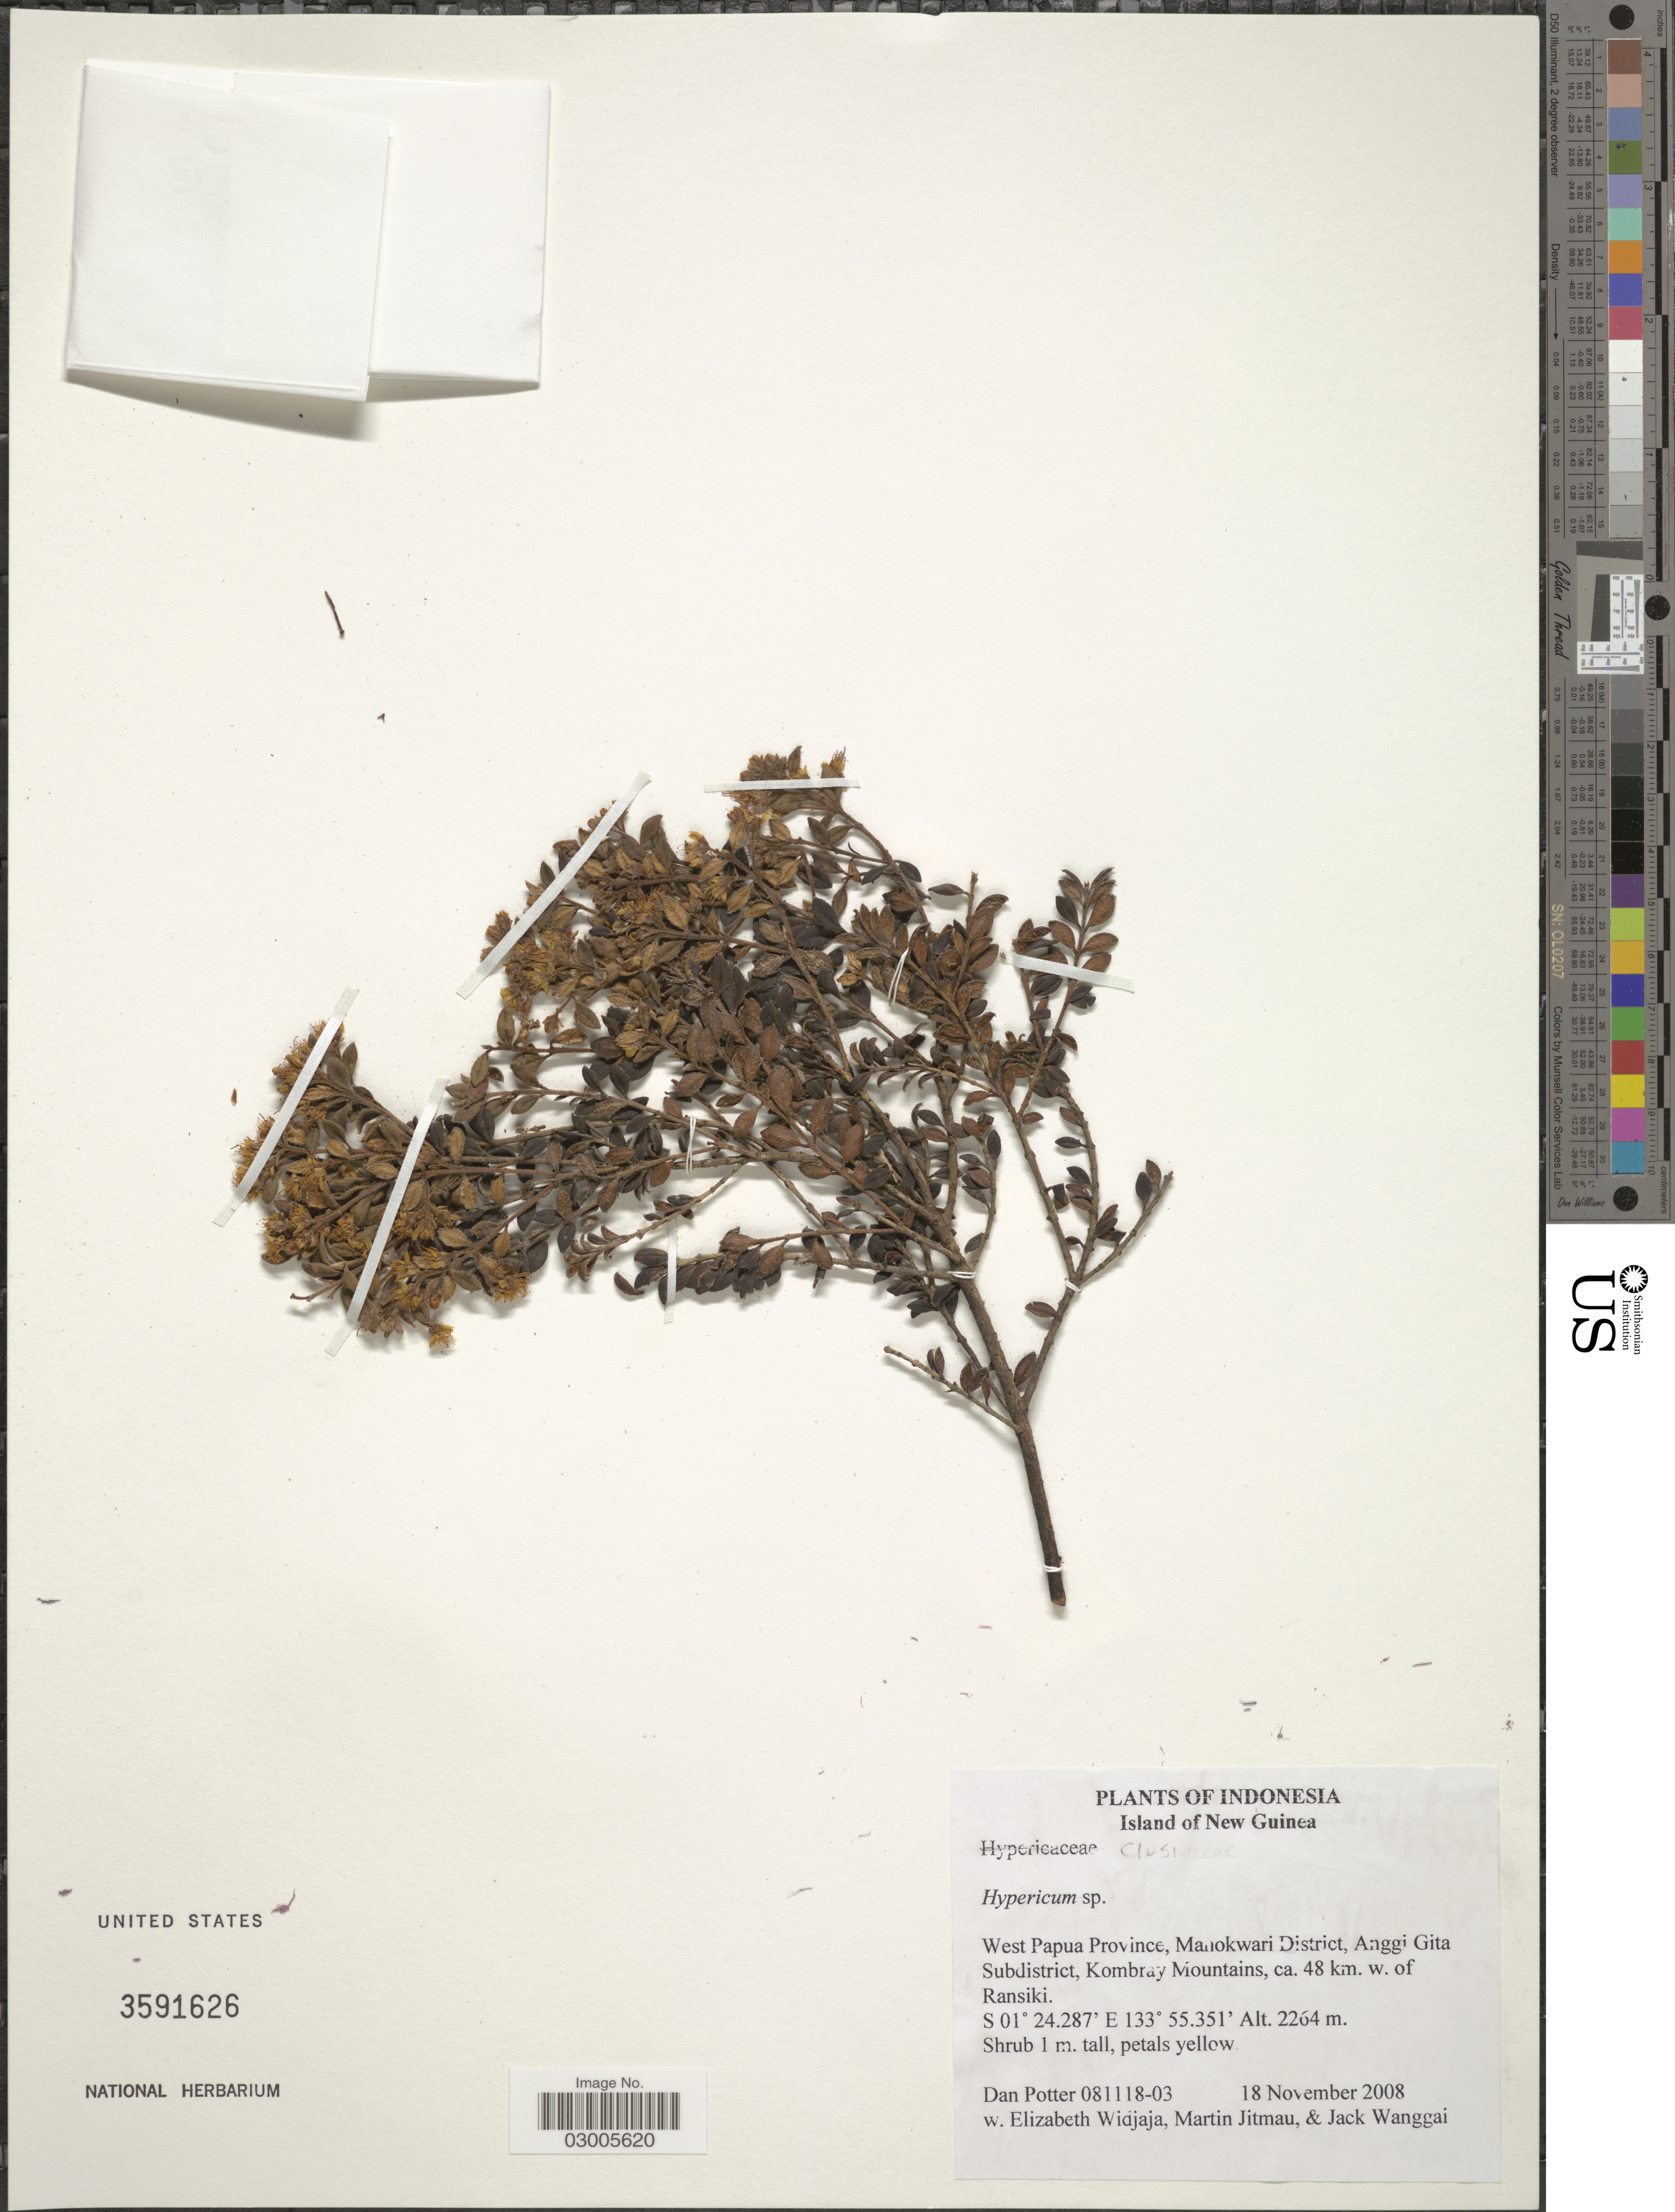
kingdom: Plantae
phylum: Tracheophyta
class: Magnoliopsida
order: Malpighiales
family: Hypericaceae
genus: Hypericum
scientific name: Hypericum sp.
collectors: D. Potter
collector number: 081118-03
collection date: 2008-11-18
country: Indonesia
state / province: Papua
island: New Guinea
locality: Island of New Guinea. West Papua Province, Manokwari District, Anggi Gita Subdistrict, Kombray Mountains, ca. 48 km. w. of Ransiki.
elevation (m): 2264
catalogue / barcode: US 3591626